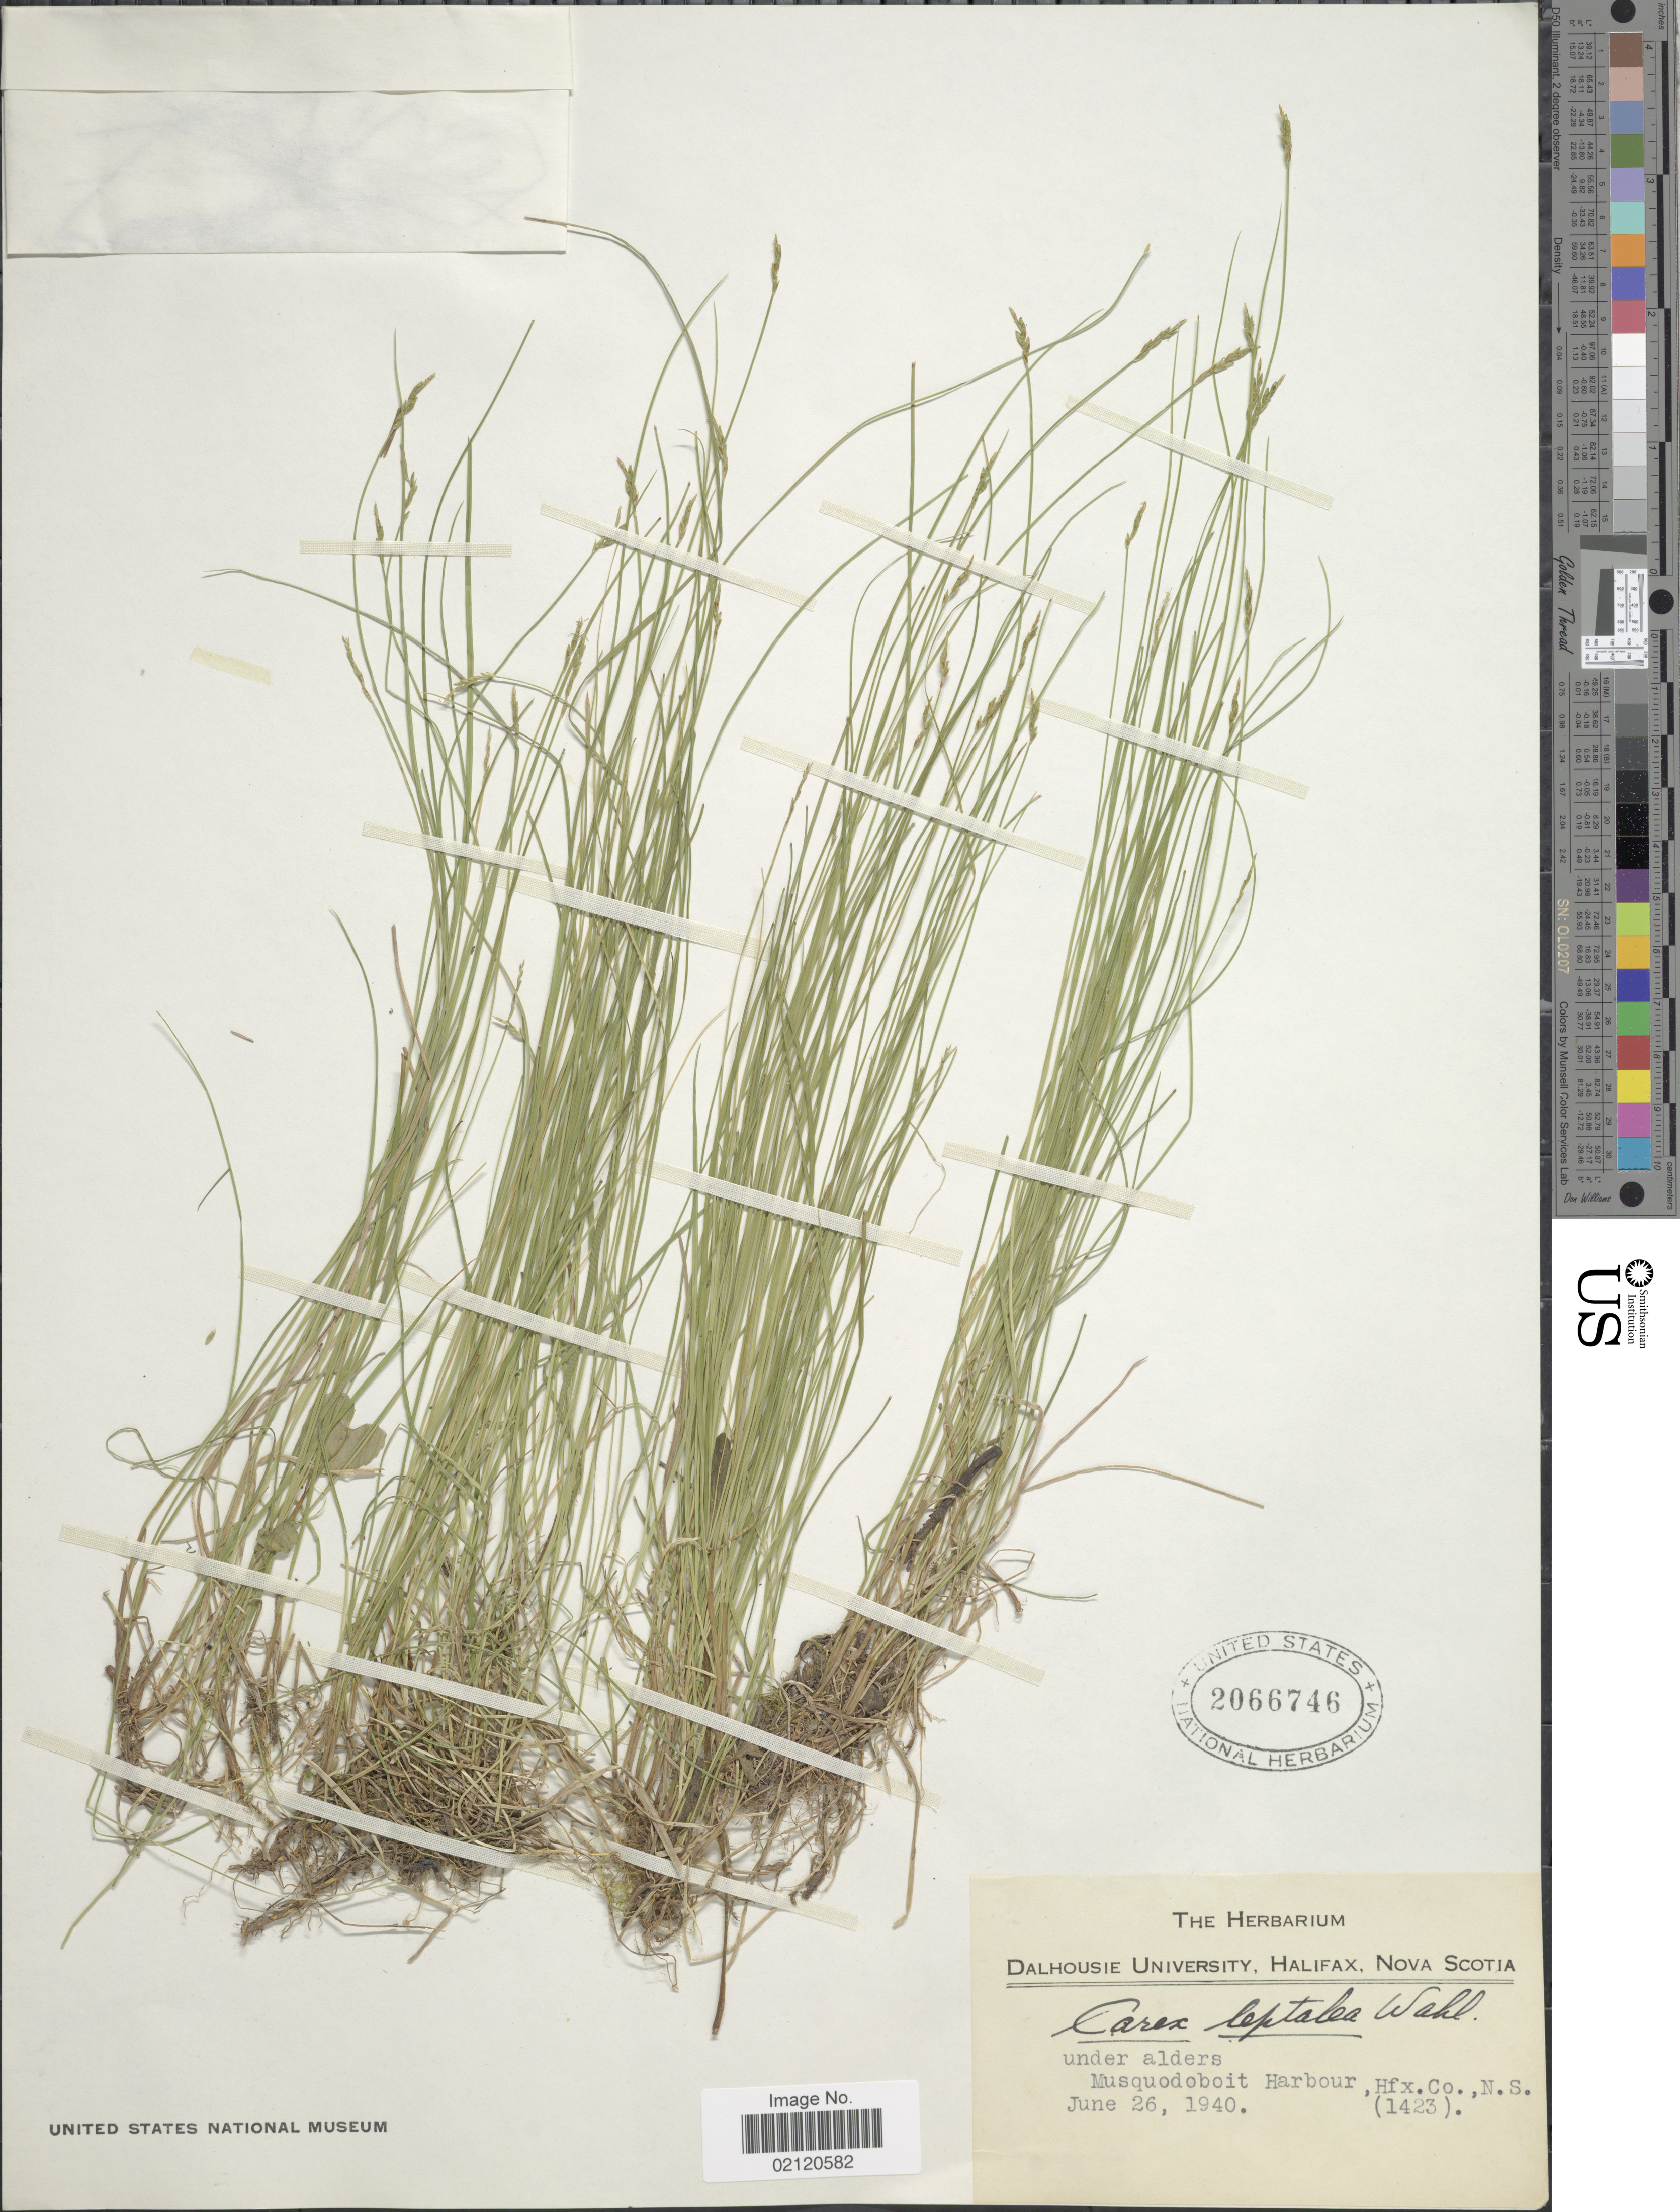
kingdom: Plantae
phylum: Tracheophyta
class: Liliopsida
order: Poales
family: Cyperaceae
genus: Carex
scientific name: Carex leptalea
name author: Wahlenb.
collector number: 1423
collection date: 1940-06-26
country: Canada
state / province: Nova Scotia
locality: Musqyudoboit Harbour, Hfx. Co., NS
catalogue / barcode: US 2066746